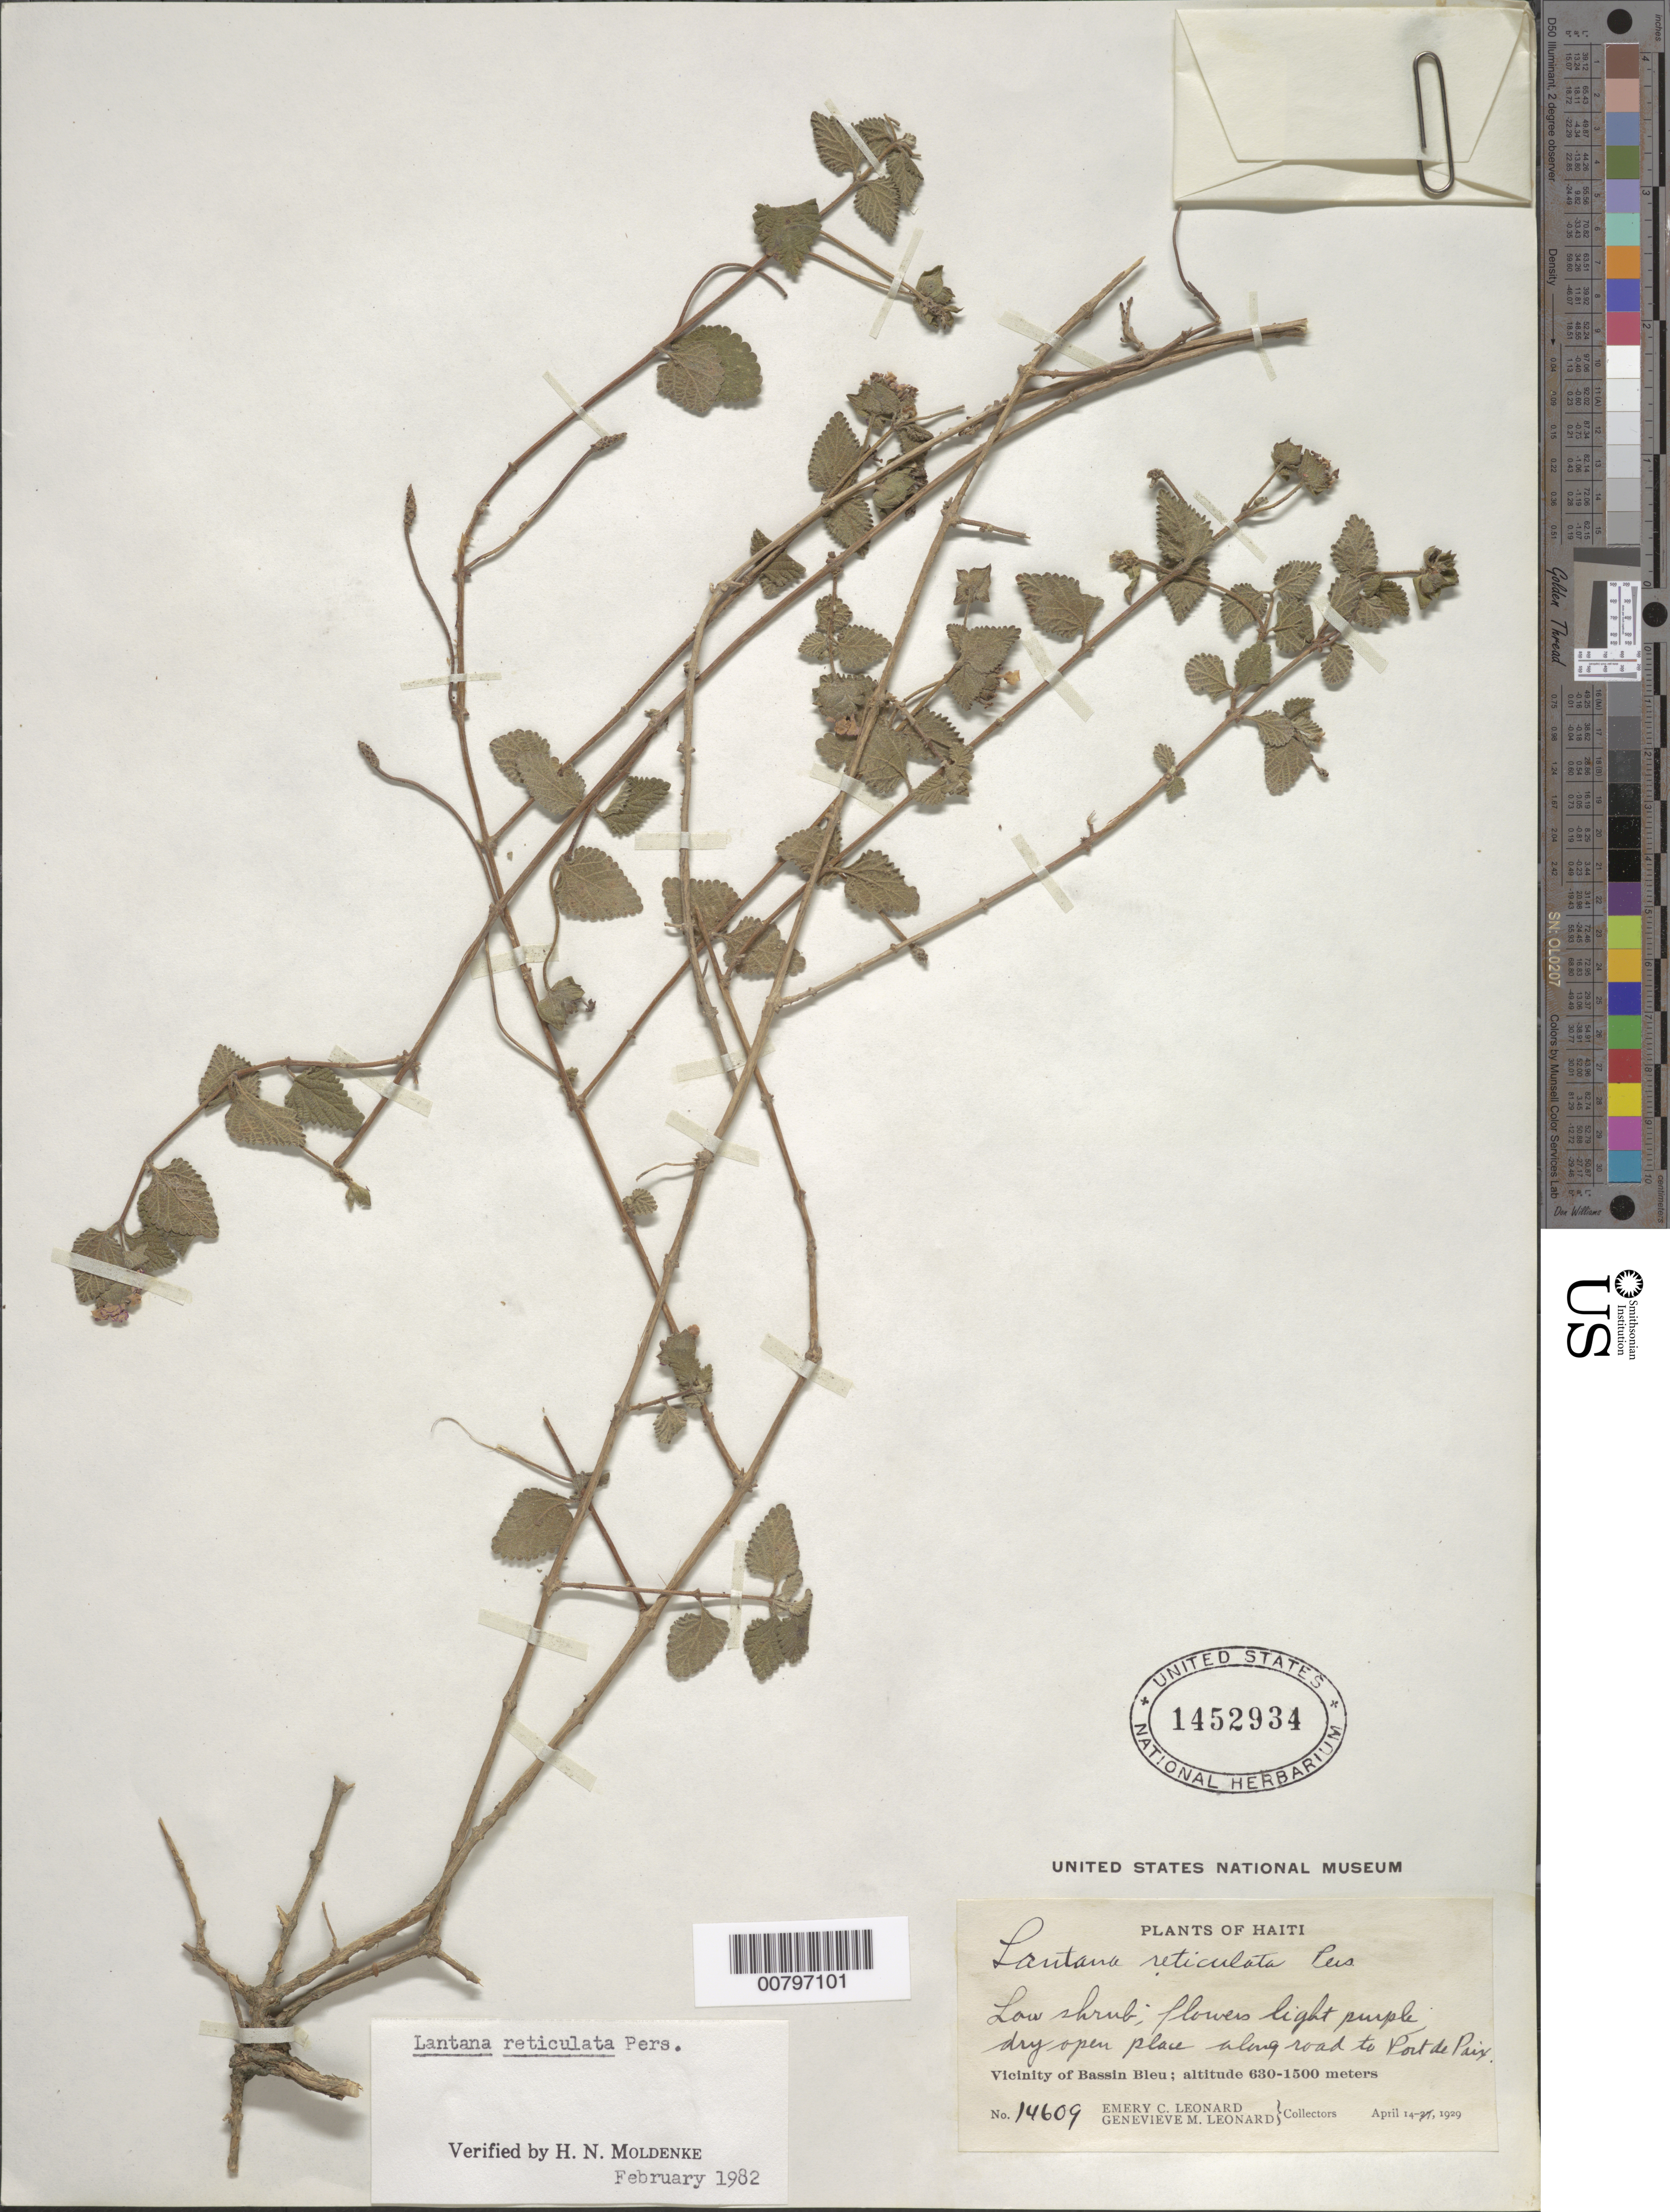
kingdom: Plantae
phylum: Tracheophyta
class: Magnoliopsida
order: Lamiales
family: Verbenaceae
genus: Lantana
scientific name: Lantana reticulata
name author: Pers.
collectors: E. C. Leonard & G. M. Leonard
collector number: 14609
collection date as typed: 14 Apr 1929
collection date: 1929-04-14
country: Haiti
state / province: Nord-Ouest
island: Hispaniola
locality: Vicinity of Bassin Bleu, road to Port de Paix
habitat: Dry open place along road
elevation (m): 630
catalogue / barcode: US 1452934